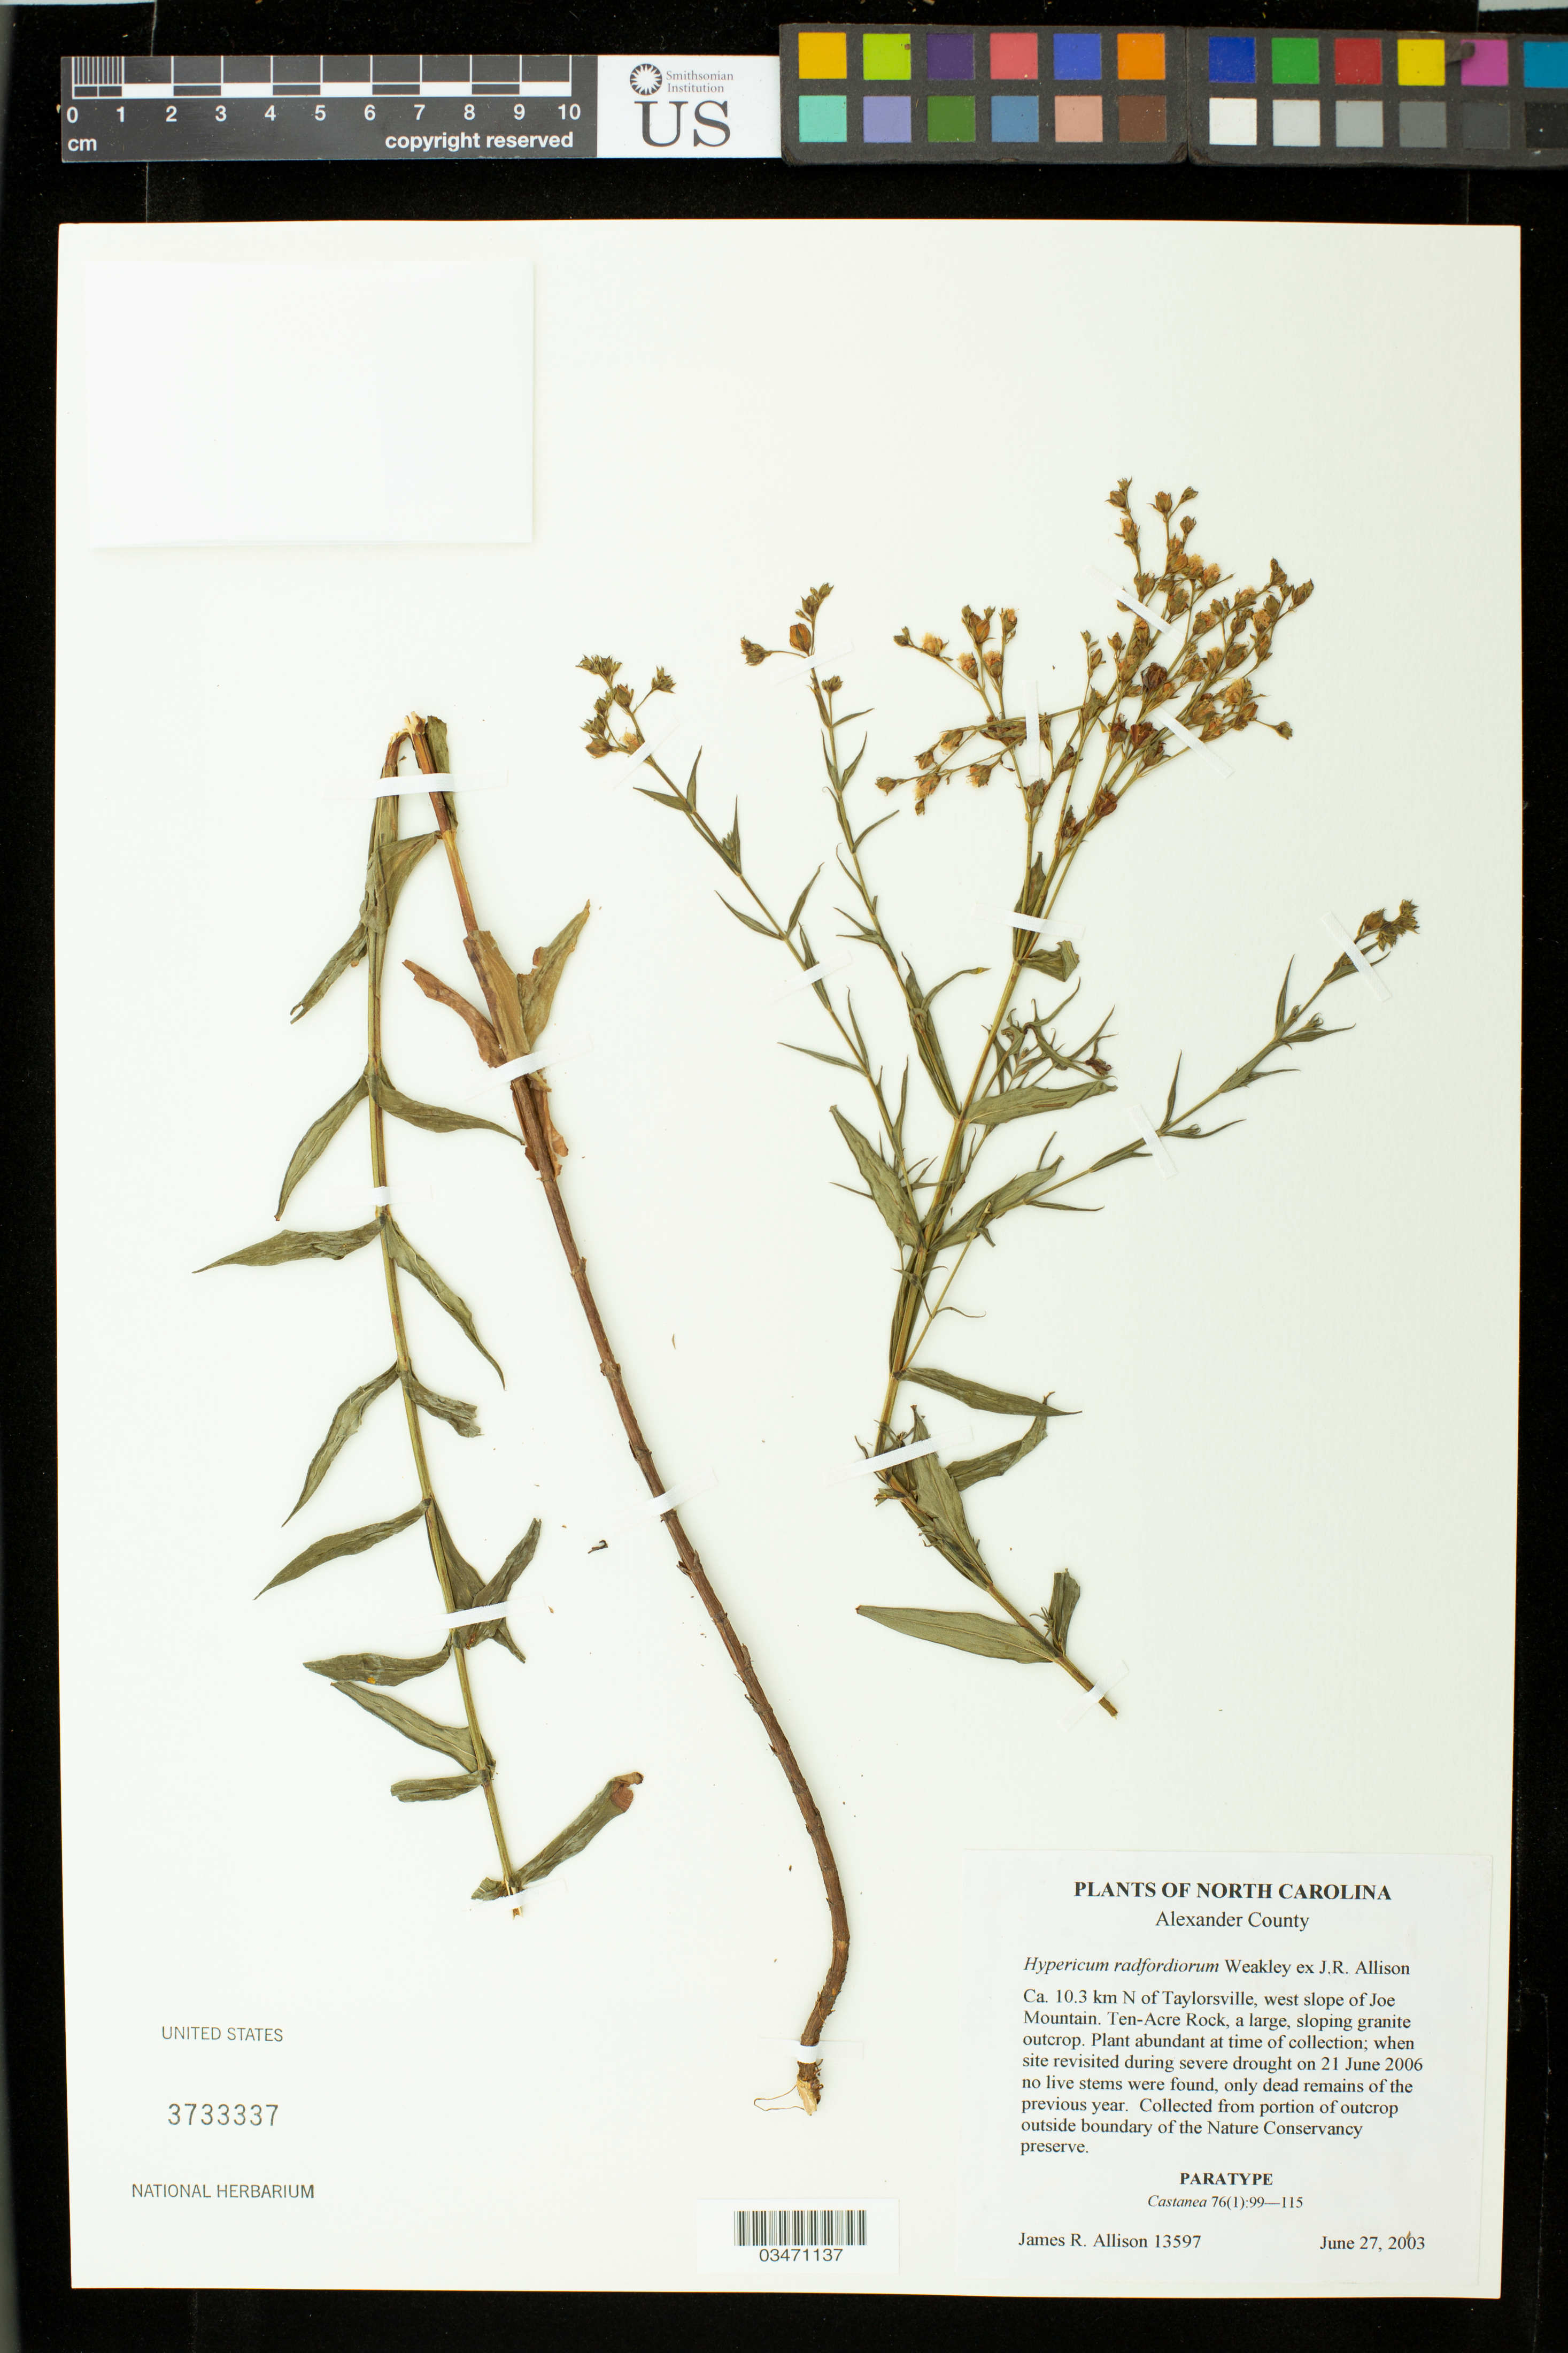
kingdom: Plantae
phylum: Tracheophyta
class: Magnoliopsida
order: Malpighiales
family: Hypericaceae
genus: Hypericum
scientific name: Hypericum radfordiorum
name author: Weakley ex J.R. Allison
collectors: J. R. Allison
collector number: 13597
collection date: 2003-06-27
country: United States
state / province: North Carolina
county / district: Alexander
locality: Ca. 10.3 km N of Taylorsville, west slope of Joe Mountain, Ten-Acre Rock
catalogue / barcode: US 3733337